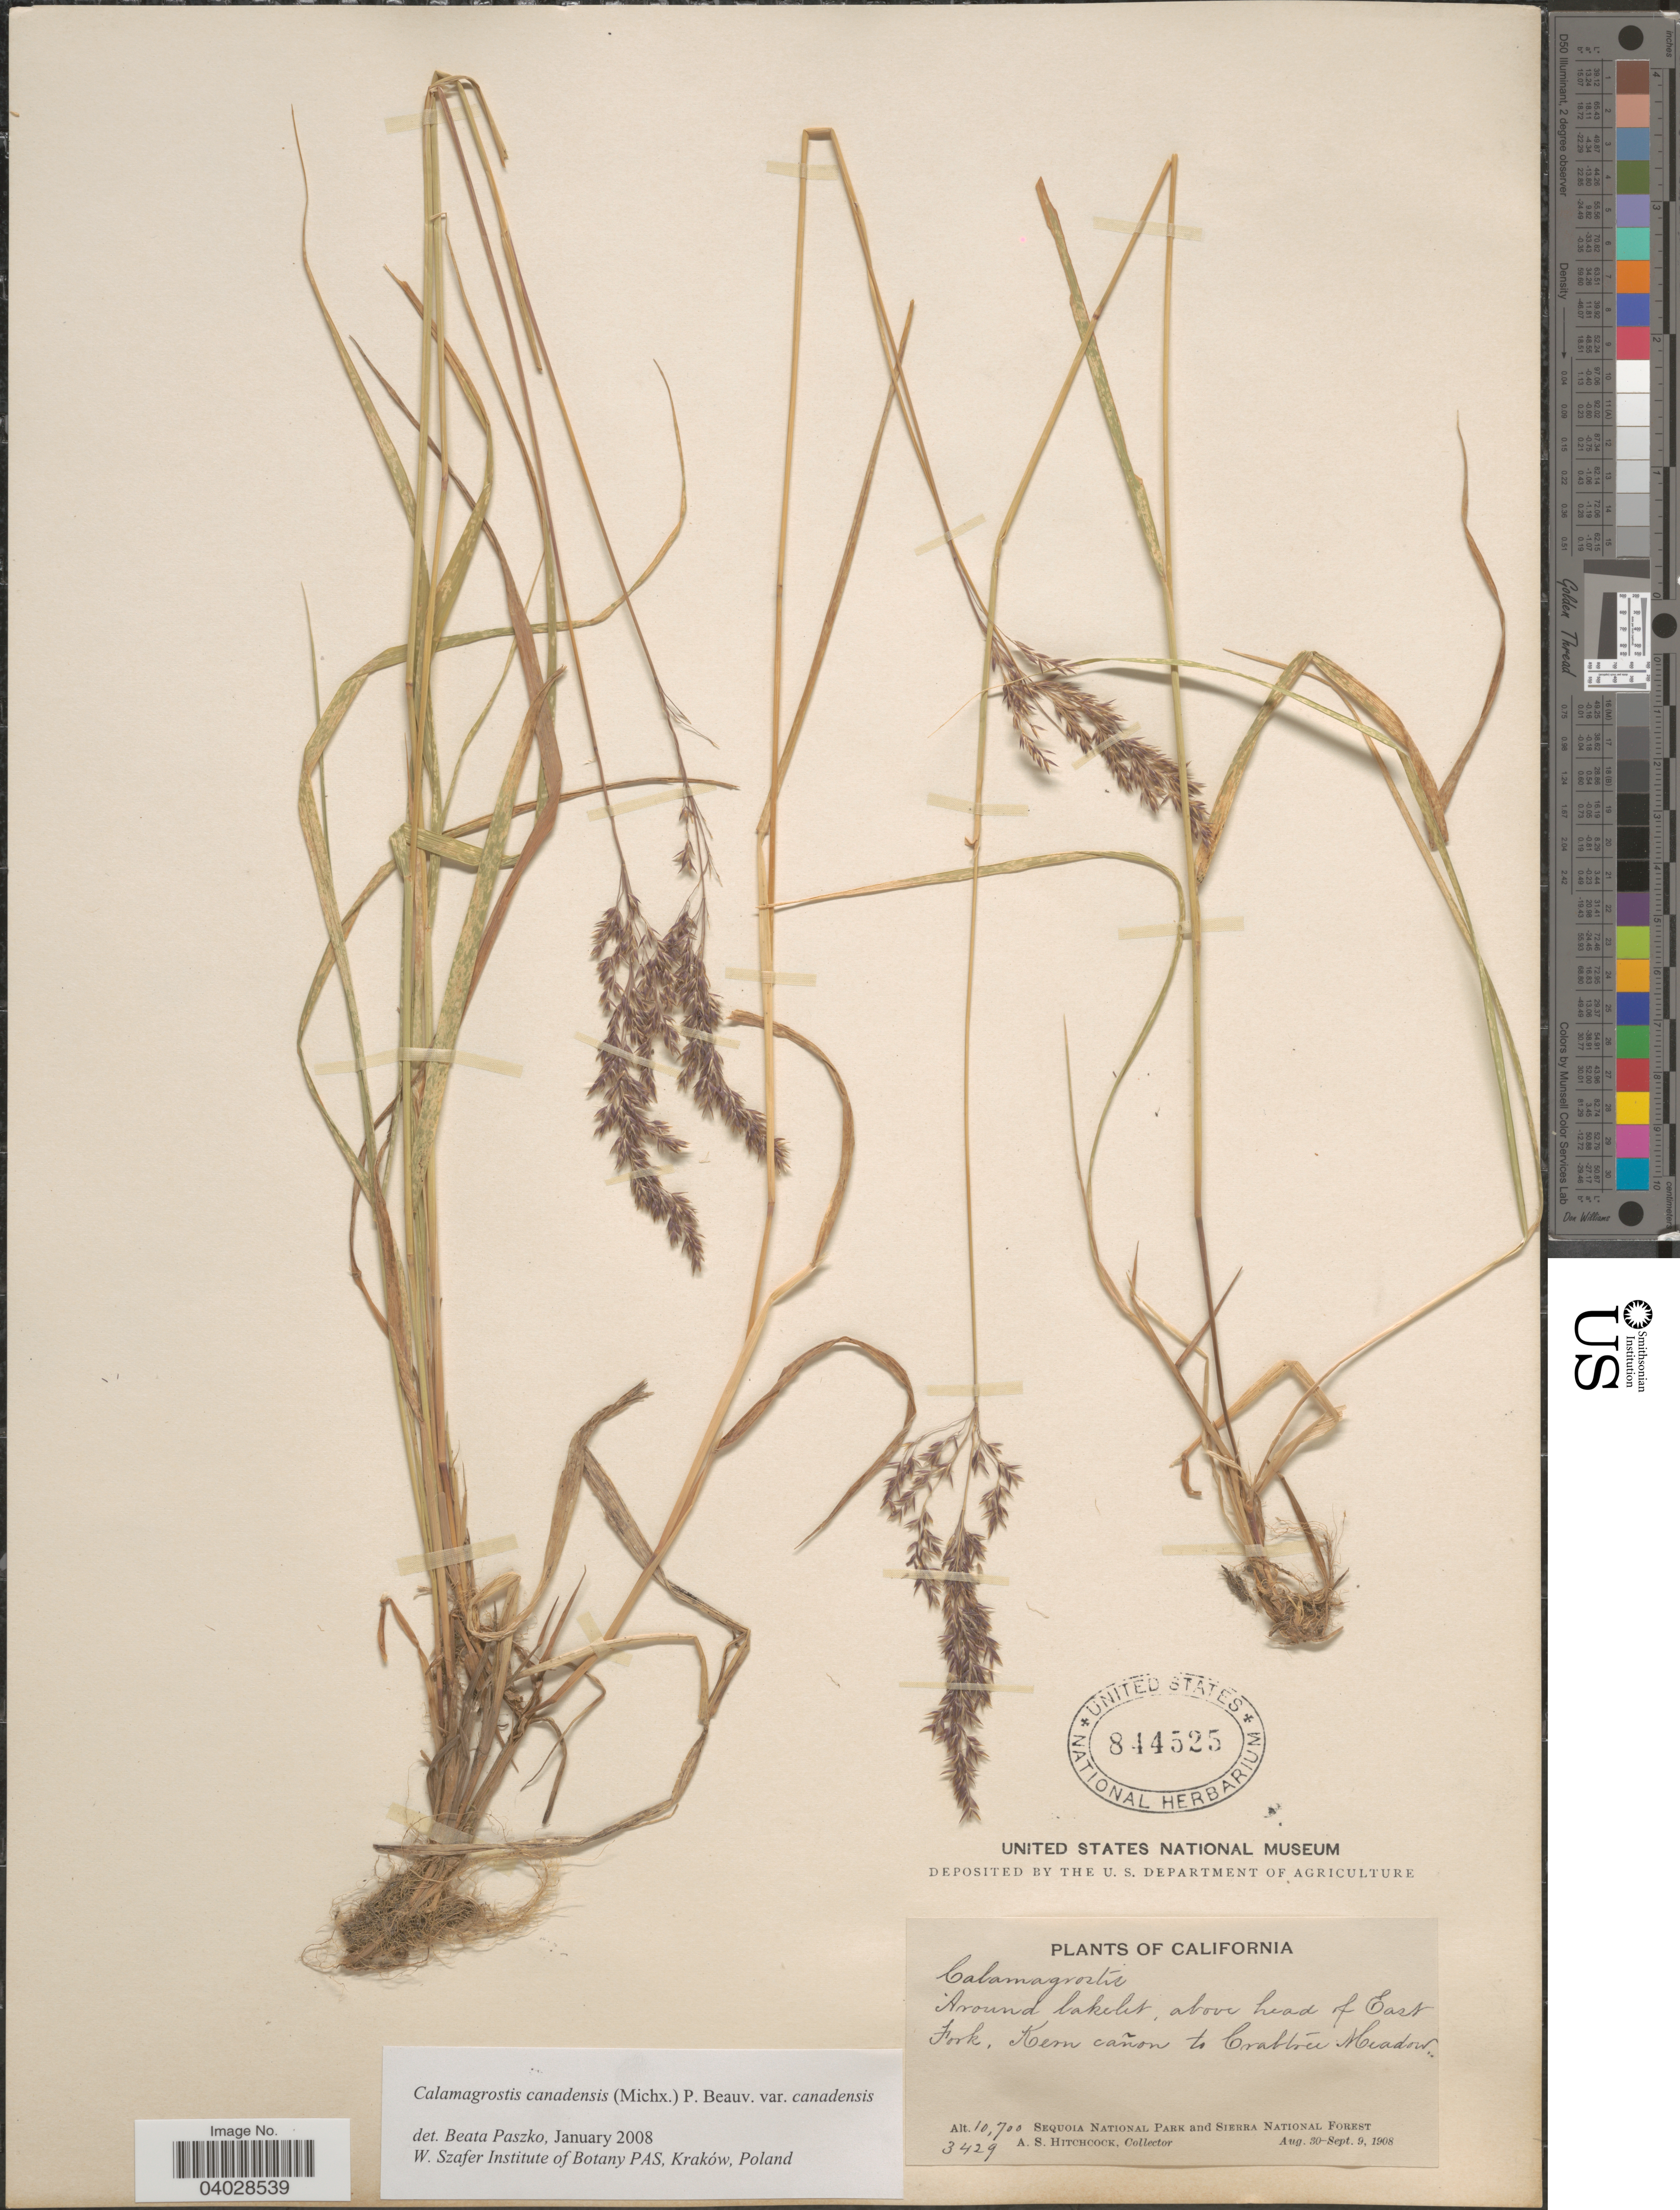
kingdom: Plantae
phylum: Tracheophyta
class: Liliopsida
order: Poales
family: Poaceae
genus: Calamagrostis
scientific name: Calamagrostis canadensis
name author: (Michx.) P. Beauv.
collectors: A. S. Hitchcock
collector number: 3429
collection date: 1908-08-30/1908-09-09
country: United States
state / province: California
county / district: Kern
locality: Around lakelet, above head of East Fork, Kern cañon to Crabtree Meadow.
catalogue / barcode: US 844525